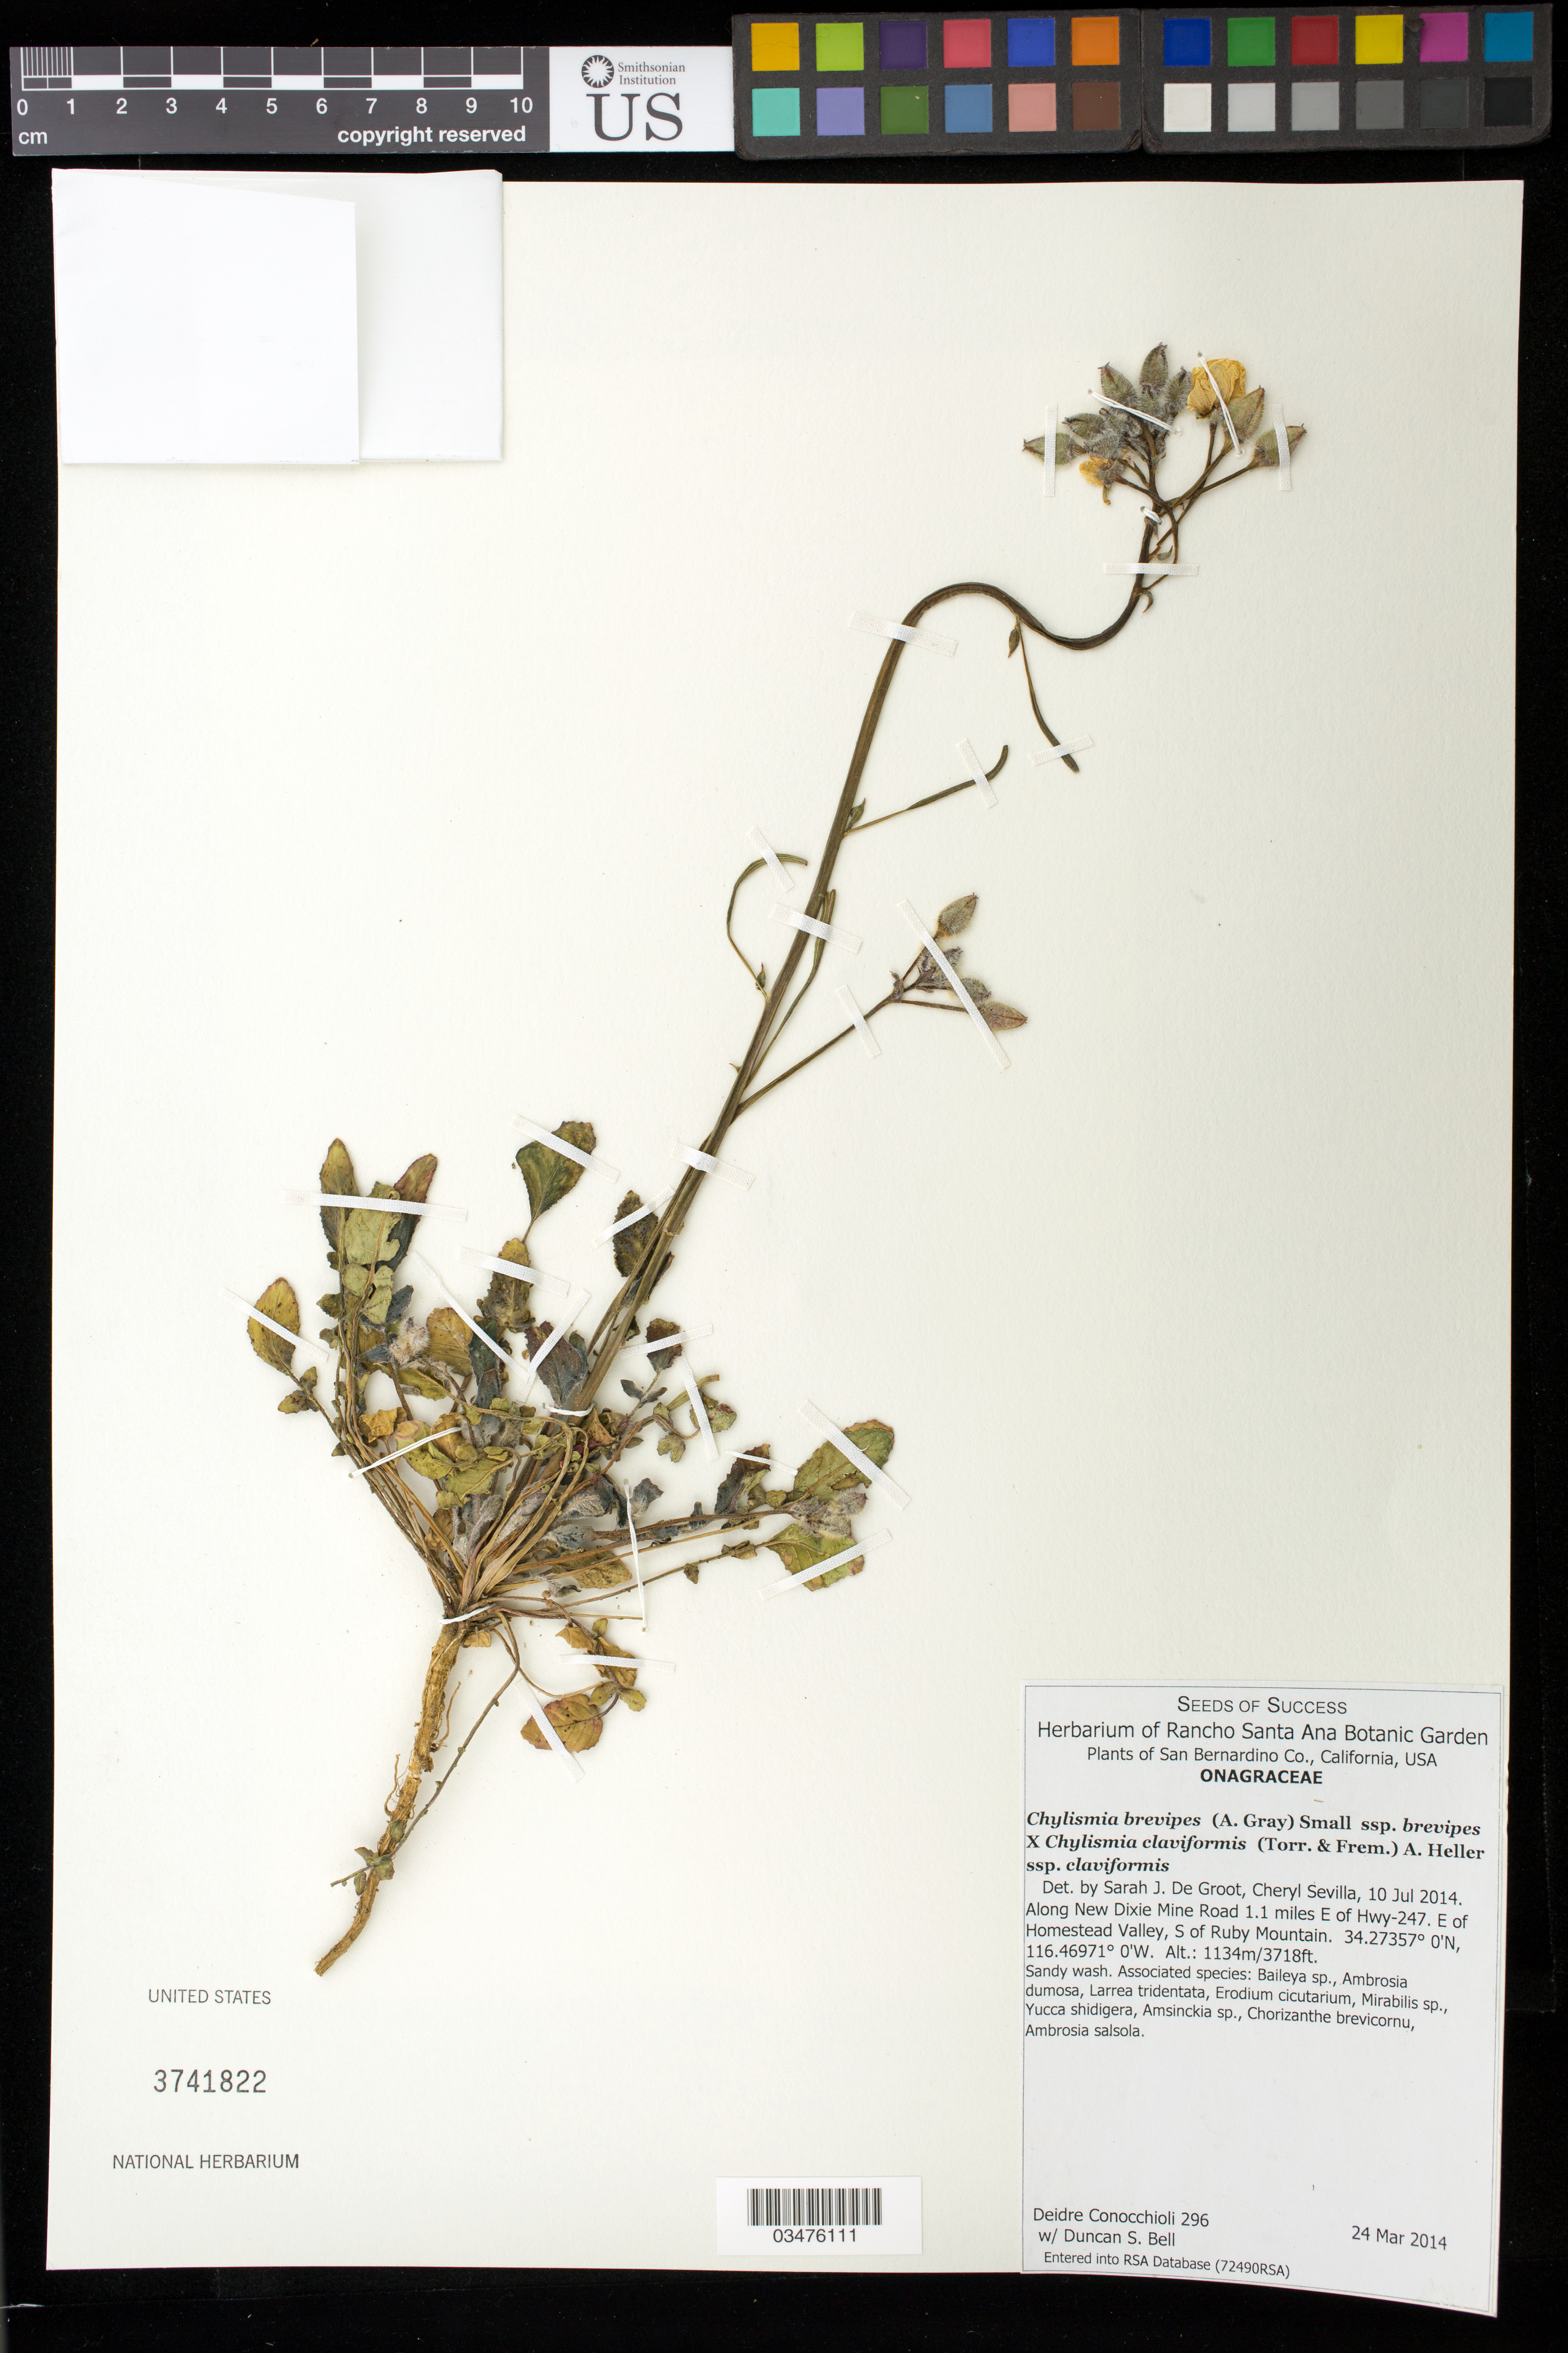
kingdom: Plantae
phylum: Tracheophyta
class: Magnoliopsida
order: Myrtales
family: Onagraceae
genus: Chylismia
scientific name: Chylismia brevipes subsp. brevipes x C. claviformis (Torr. & Frém.) A. Heller subsp. claviformis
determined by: Wagner, W. L., (BOT), Smithsonian Institution - National Museum of Natural History (UNITED STATES)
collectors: D. Conocchioli & D. S. Bell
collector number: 296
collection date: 2014-03-24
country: United States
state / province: California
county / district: San Bernardino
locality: Along New Dixie Mine Road 1.1 mi. E of Hwy 247. E of Homestead Valley, S of Ruby Mt.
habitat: Sandy wash. With Baileya sp., Ambrosia dumosa, Larrea tridentata, ect.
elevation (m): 1133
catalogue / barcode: US 3741822